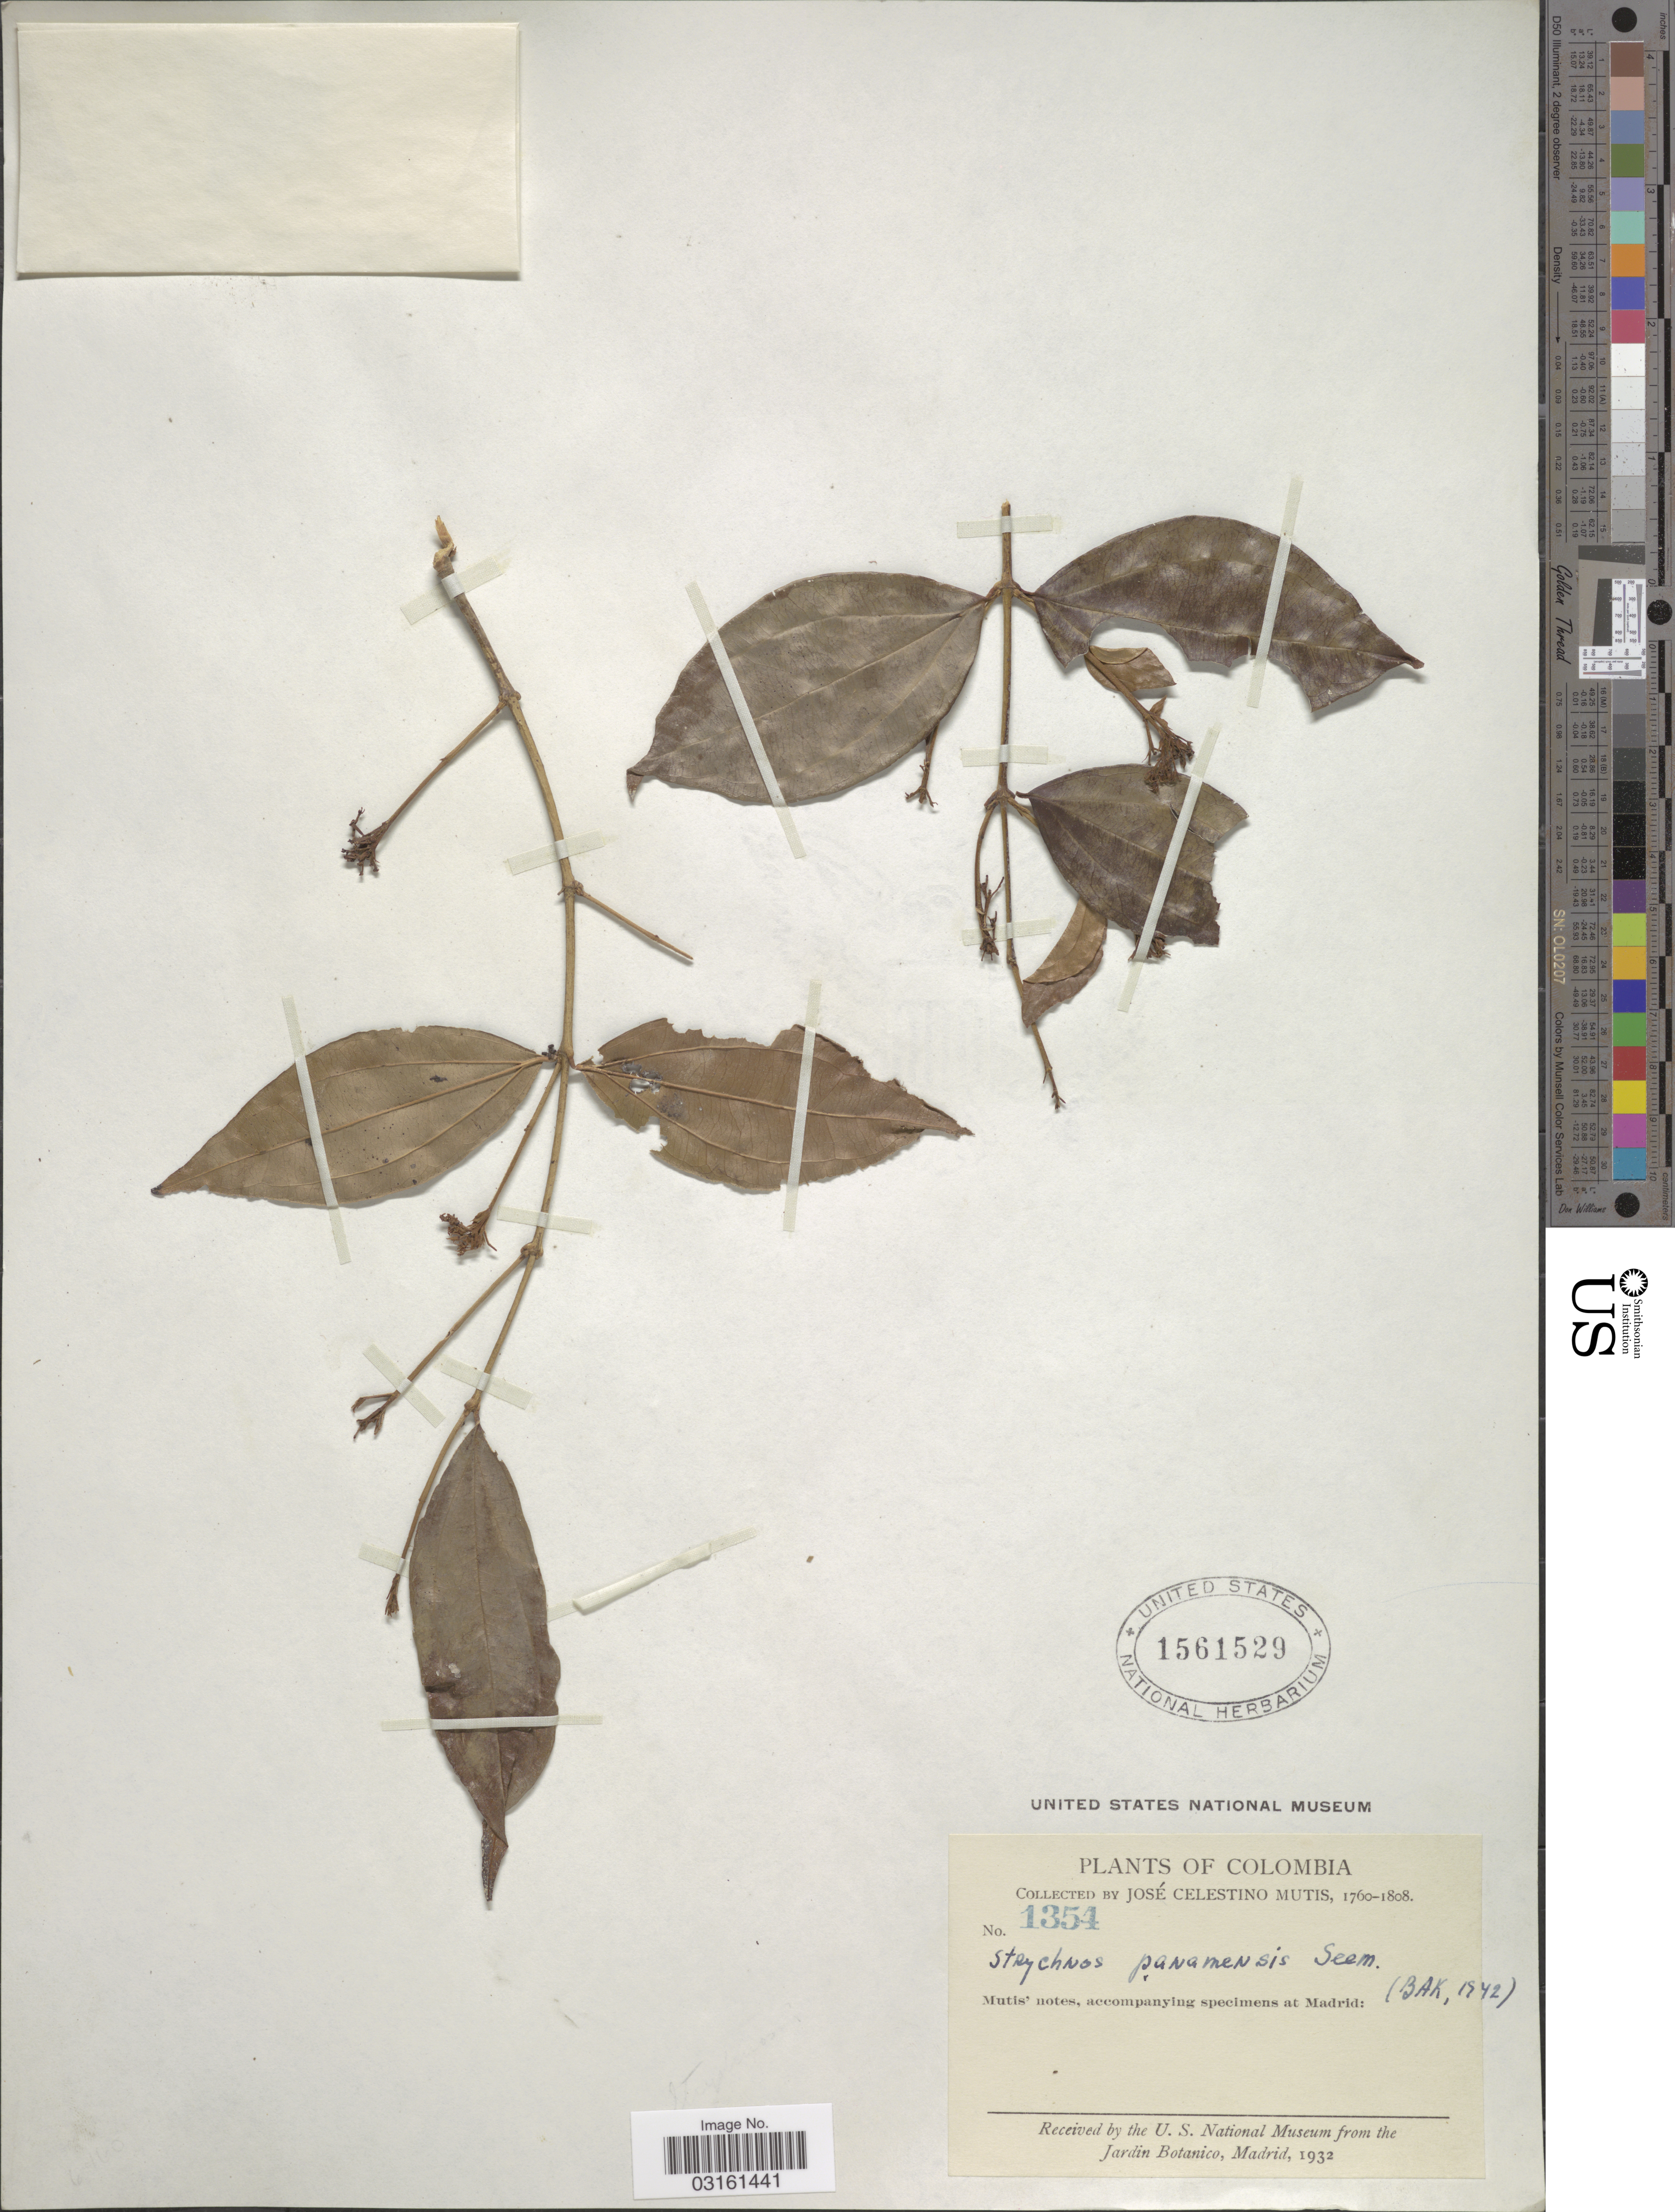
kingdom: Plantae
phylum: Tracheophyta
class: Magnoliopsida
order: Gentianales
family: Loganiaceae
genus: Strychnos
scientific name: Strychnos panamensis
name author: Seem.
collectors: J. C. B. Mutis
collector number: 1354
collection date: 1760/1808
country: Colombia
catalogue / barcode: US 1561529